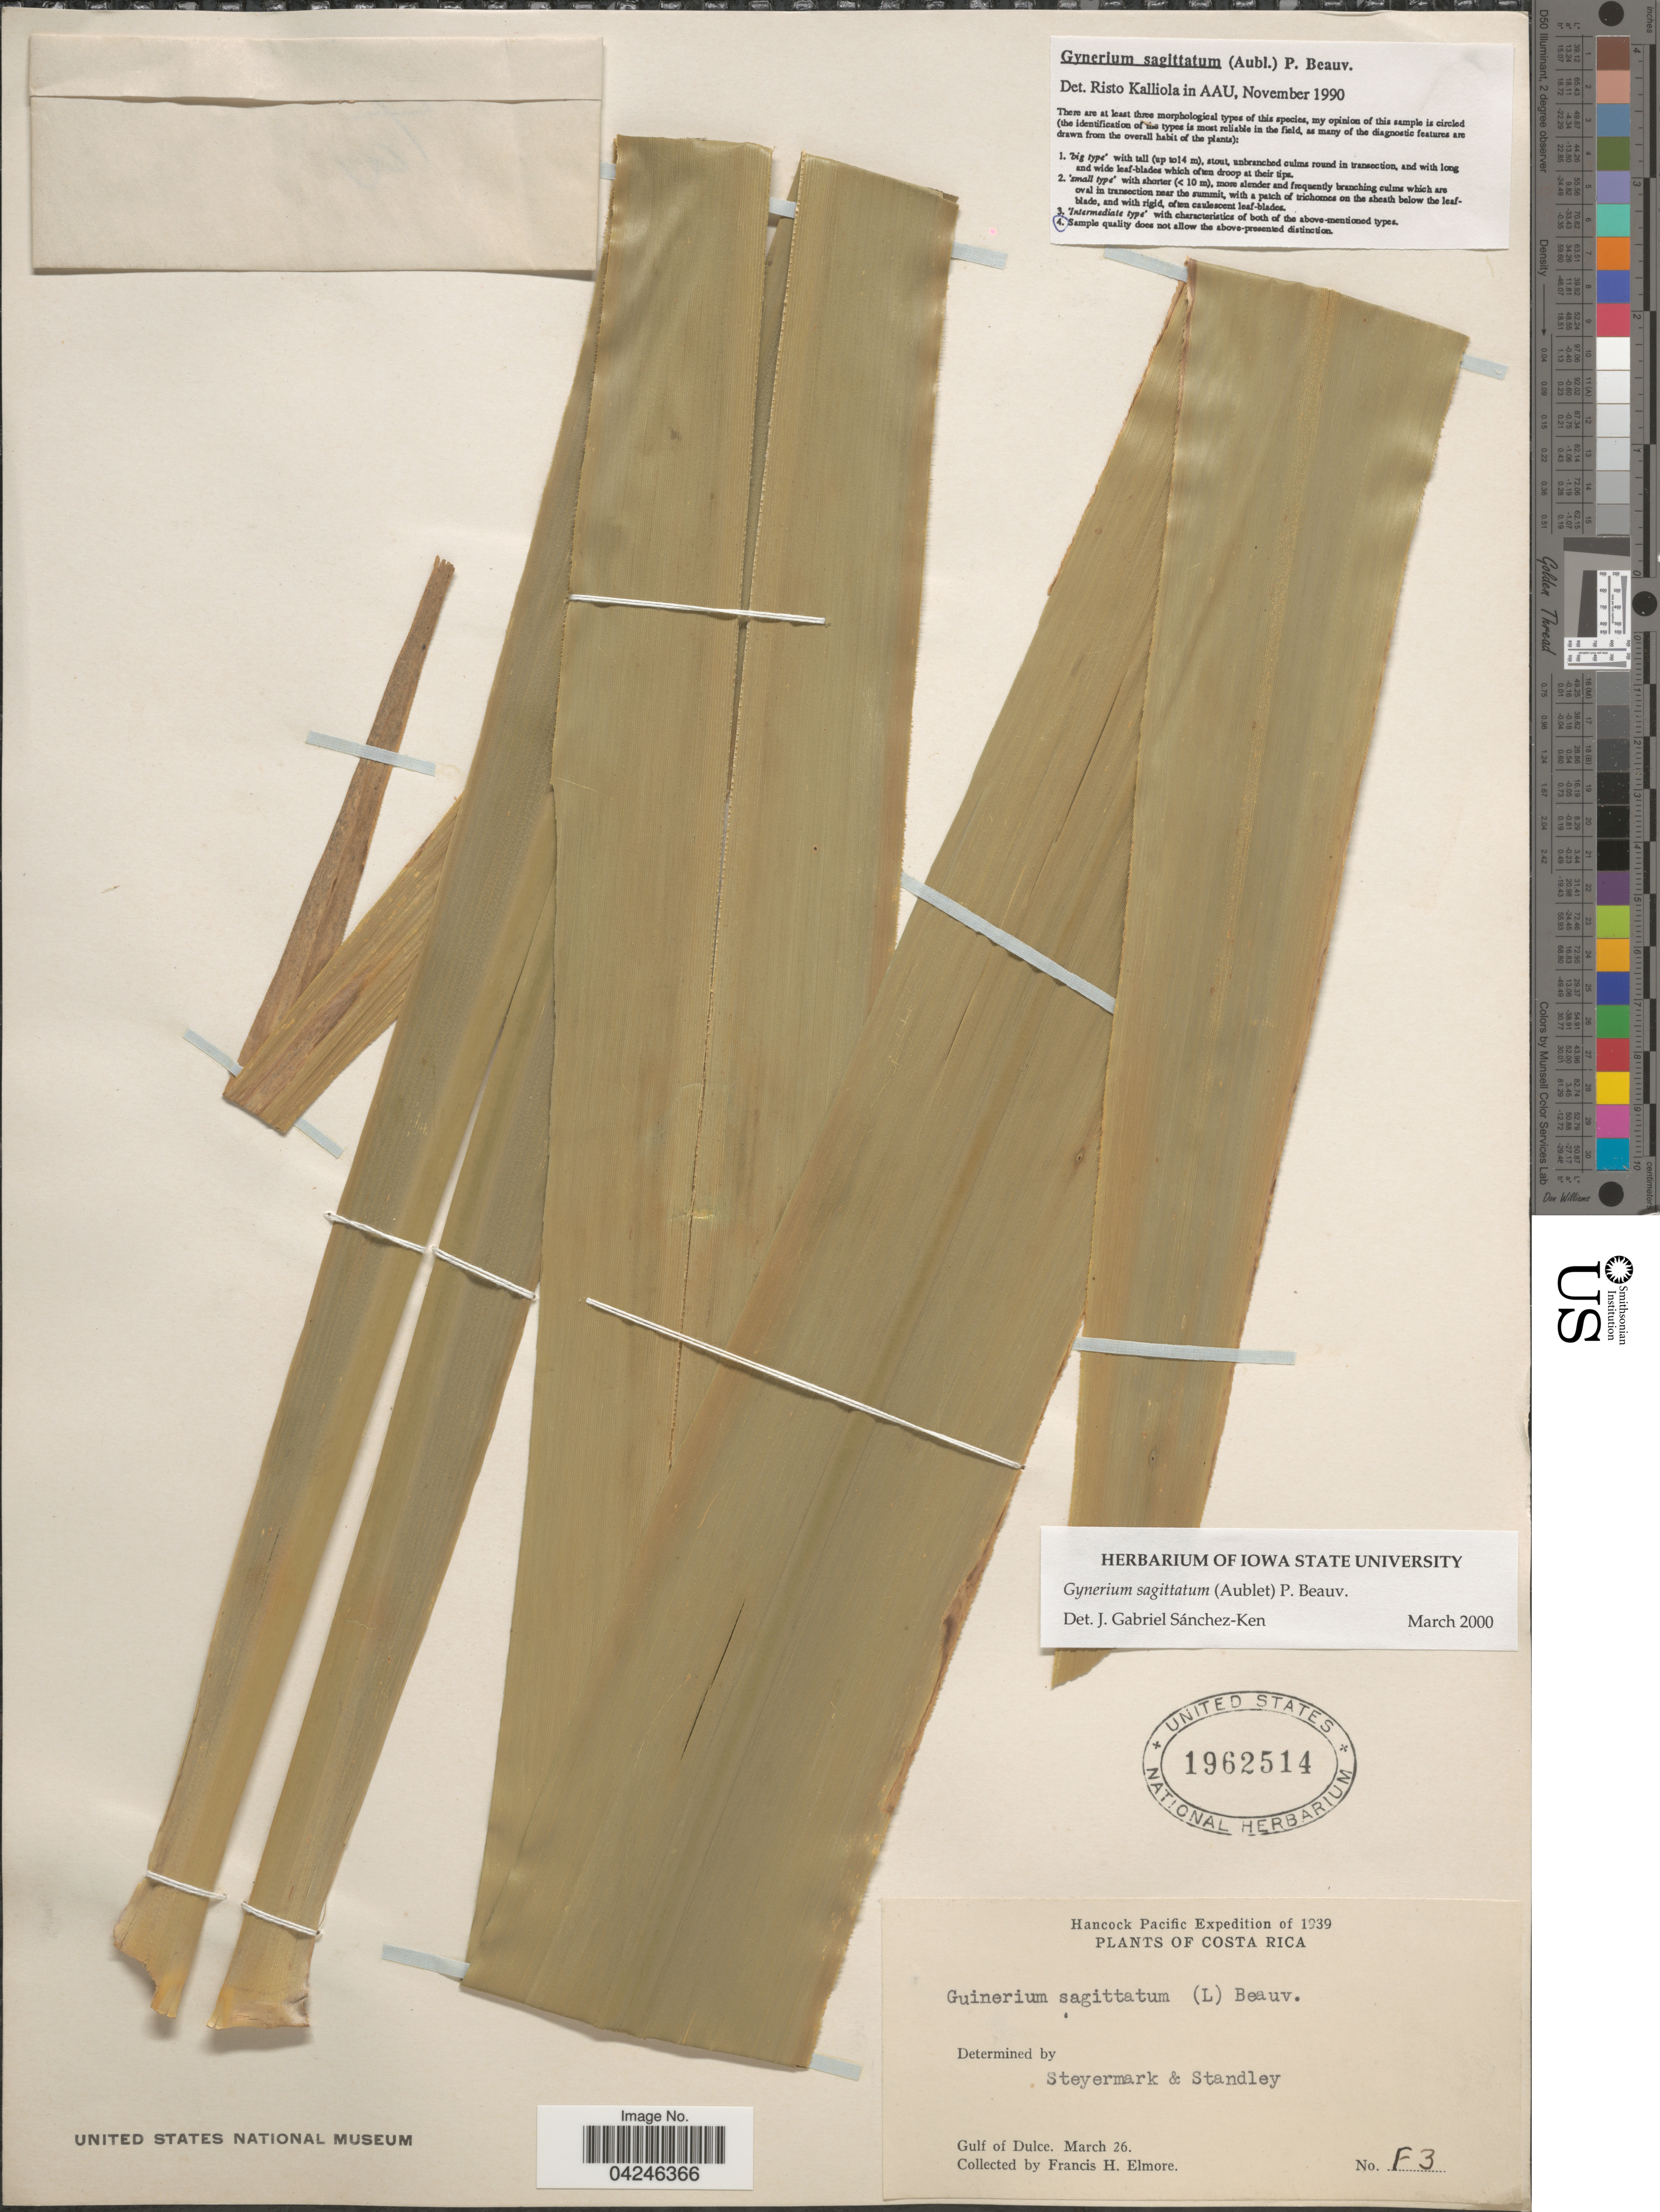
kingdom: Plantae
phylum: Tracheophyta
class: Liliopsida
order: Poales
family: Poaceae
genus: Gynerium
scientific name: Gynerium sagittatum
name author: (Aubl.) P. Beauv.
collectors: F. H. Elmore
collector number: F3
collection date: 1939-03-26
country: Costa Rica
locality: Hancock Pacific Expedition of 1939. Gulf of Dulce.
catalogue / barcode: US 1962514